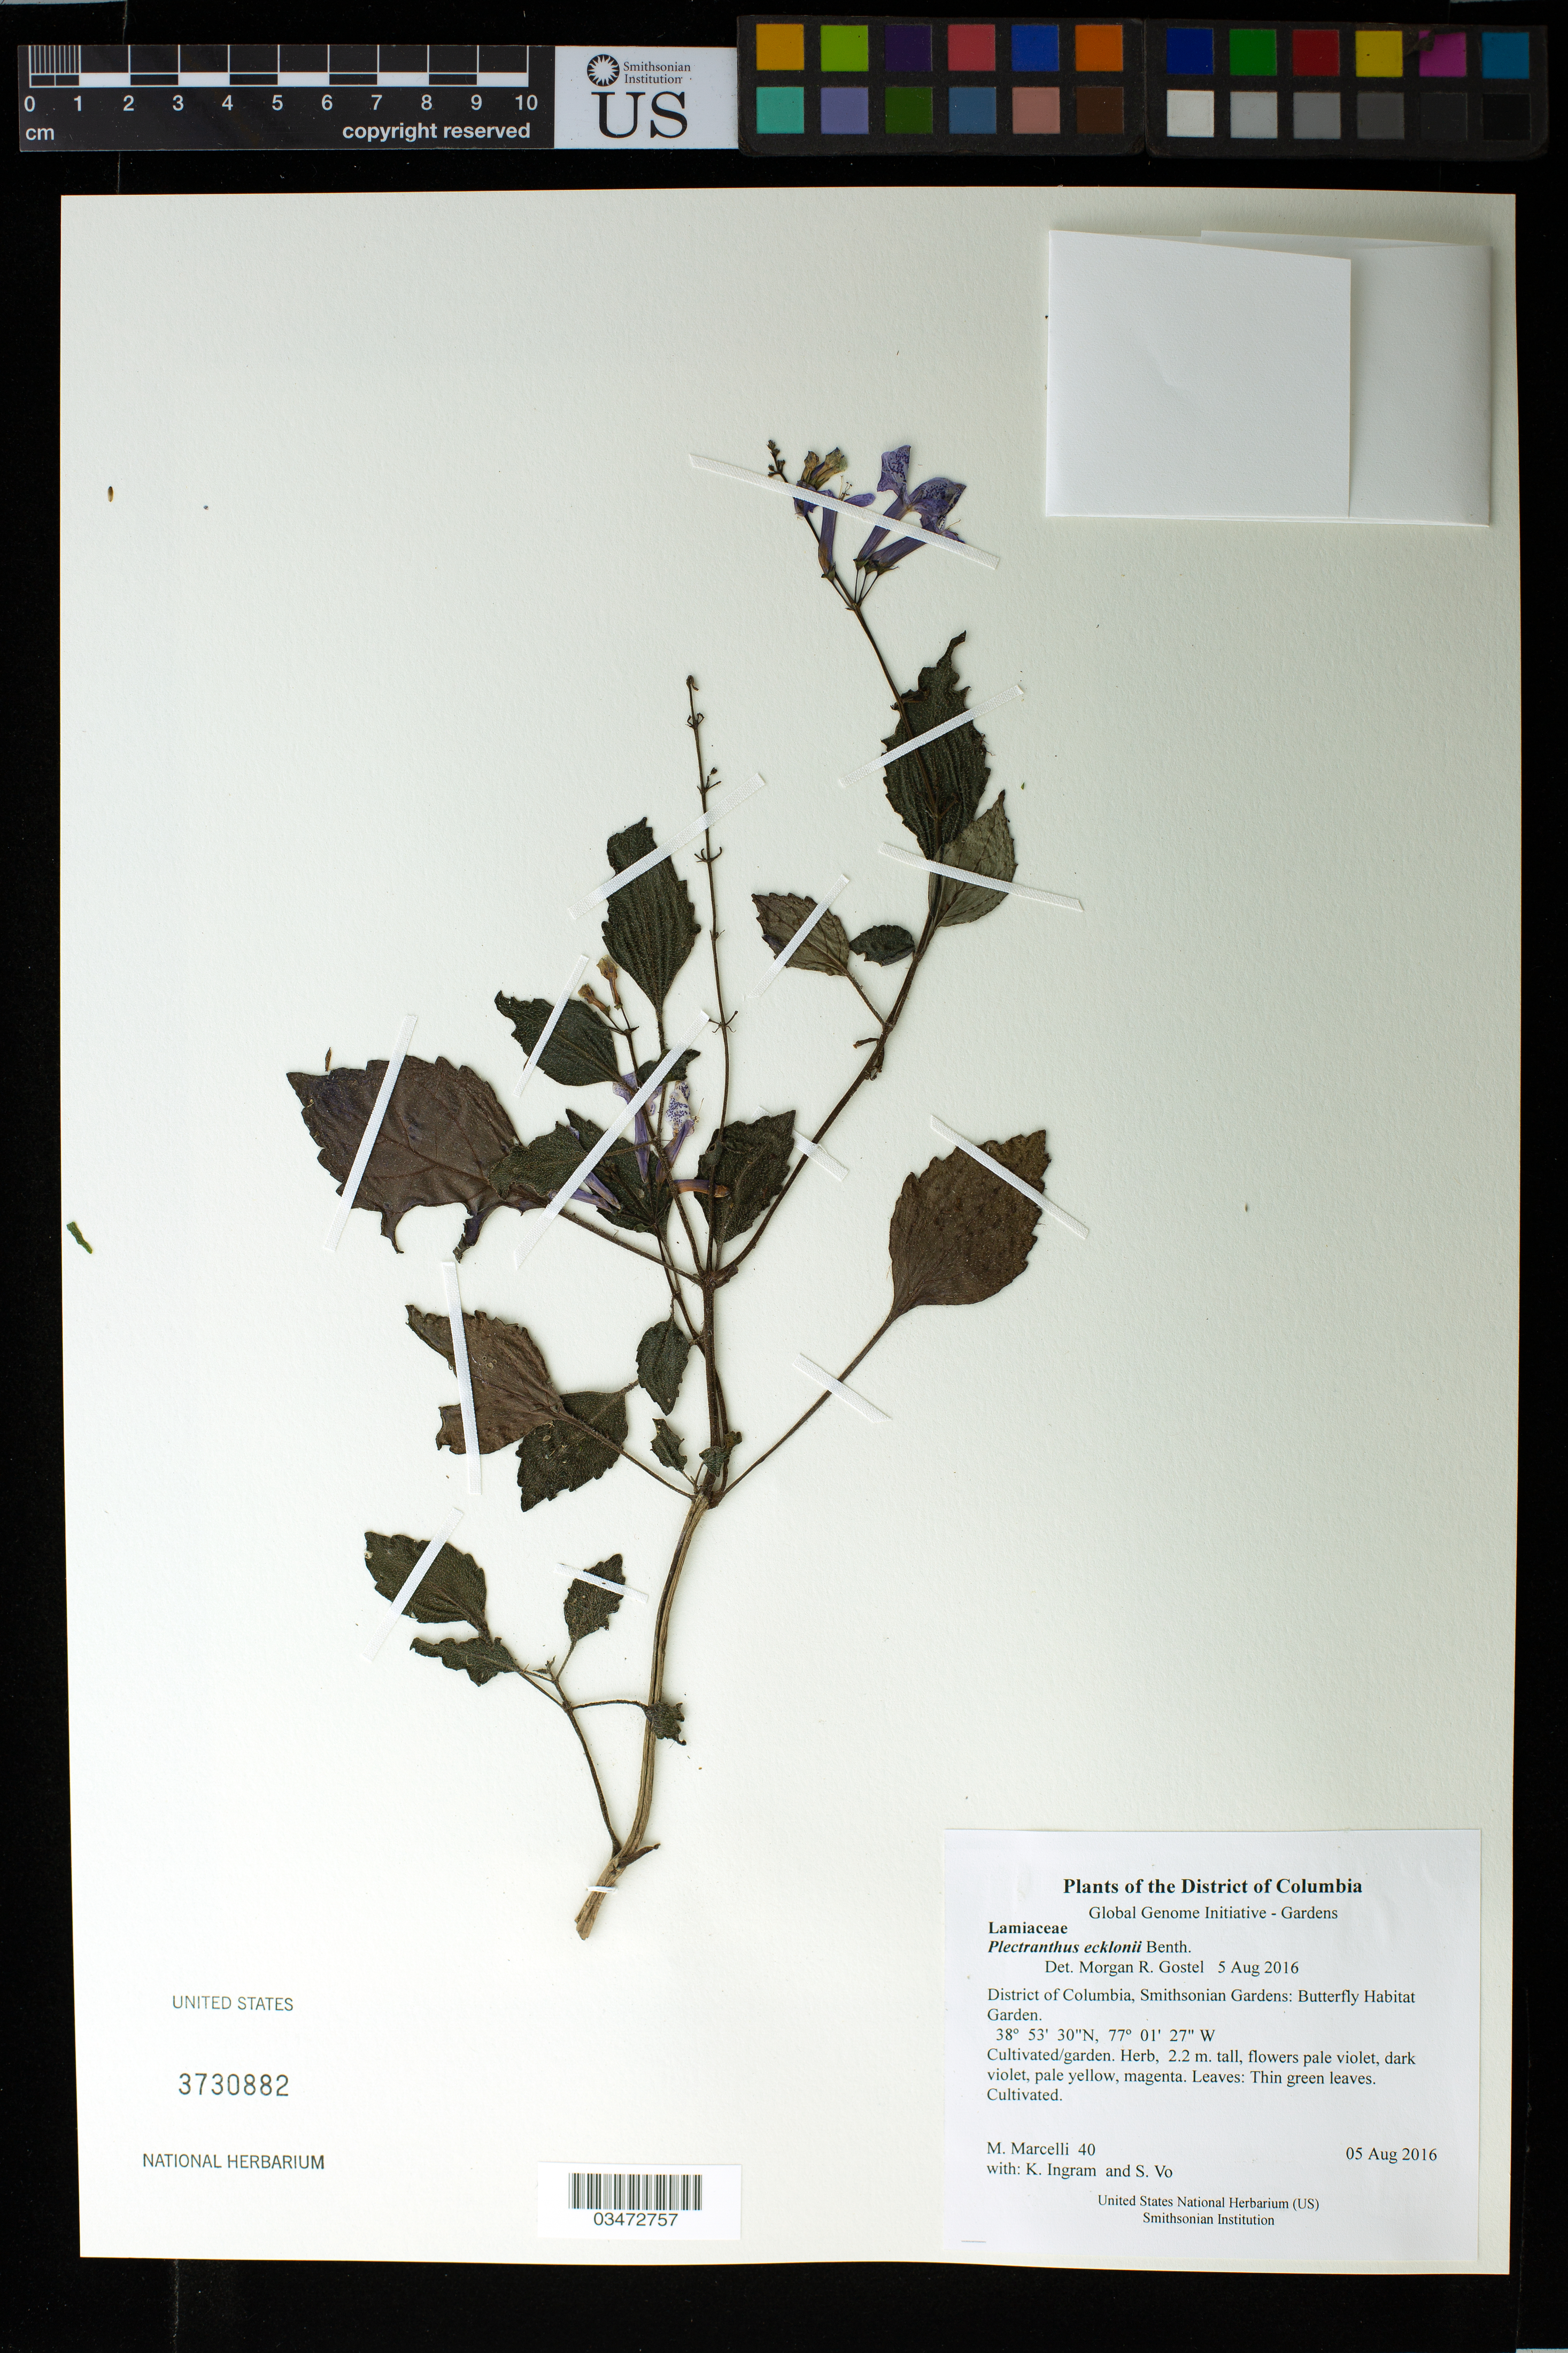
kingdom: Plantae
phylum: Tracheophyta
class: Magnoliopsida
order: Lamiales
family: Lamiaceae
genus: Plectranthus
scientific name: Plectranthus ecklonii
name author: Benth.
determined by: Gostel, Morgan R., (BRIT), Botanical Research Institute of Texas (UNITED STATES)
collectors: M. Marcelli, K. S. Ingram & S. Vo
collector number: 40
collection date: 2016-08-05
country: United States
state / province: District of Columbia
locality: Smithsonian Gardens: Butterfly Habitat Garden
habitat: Cultivated/garden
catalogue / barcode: US 3730882